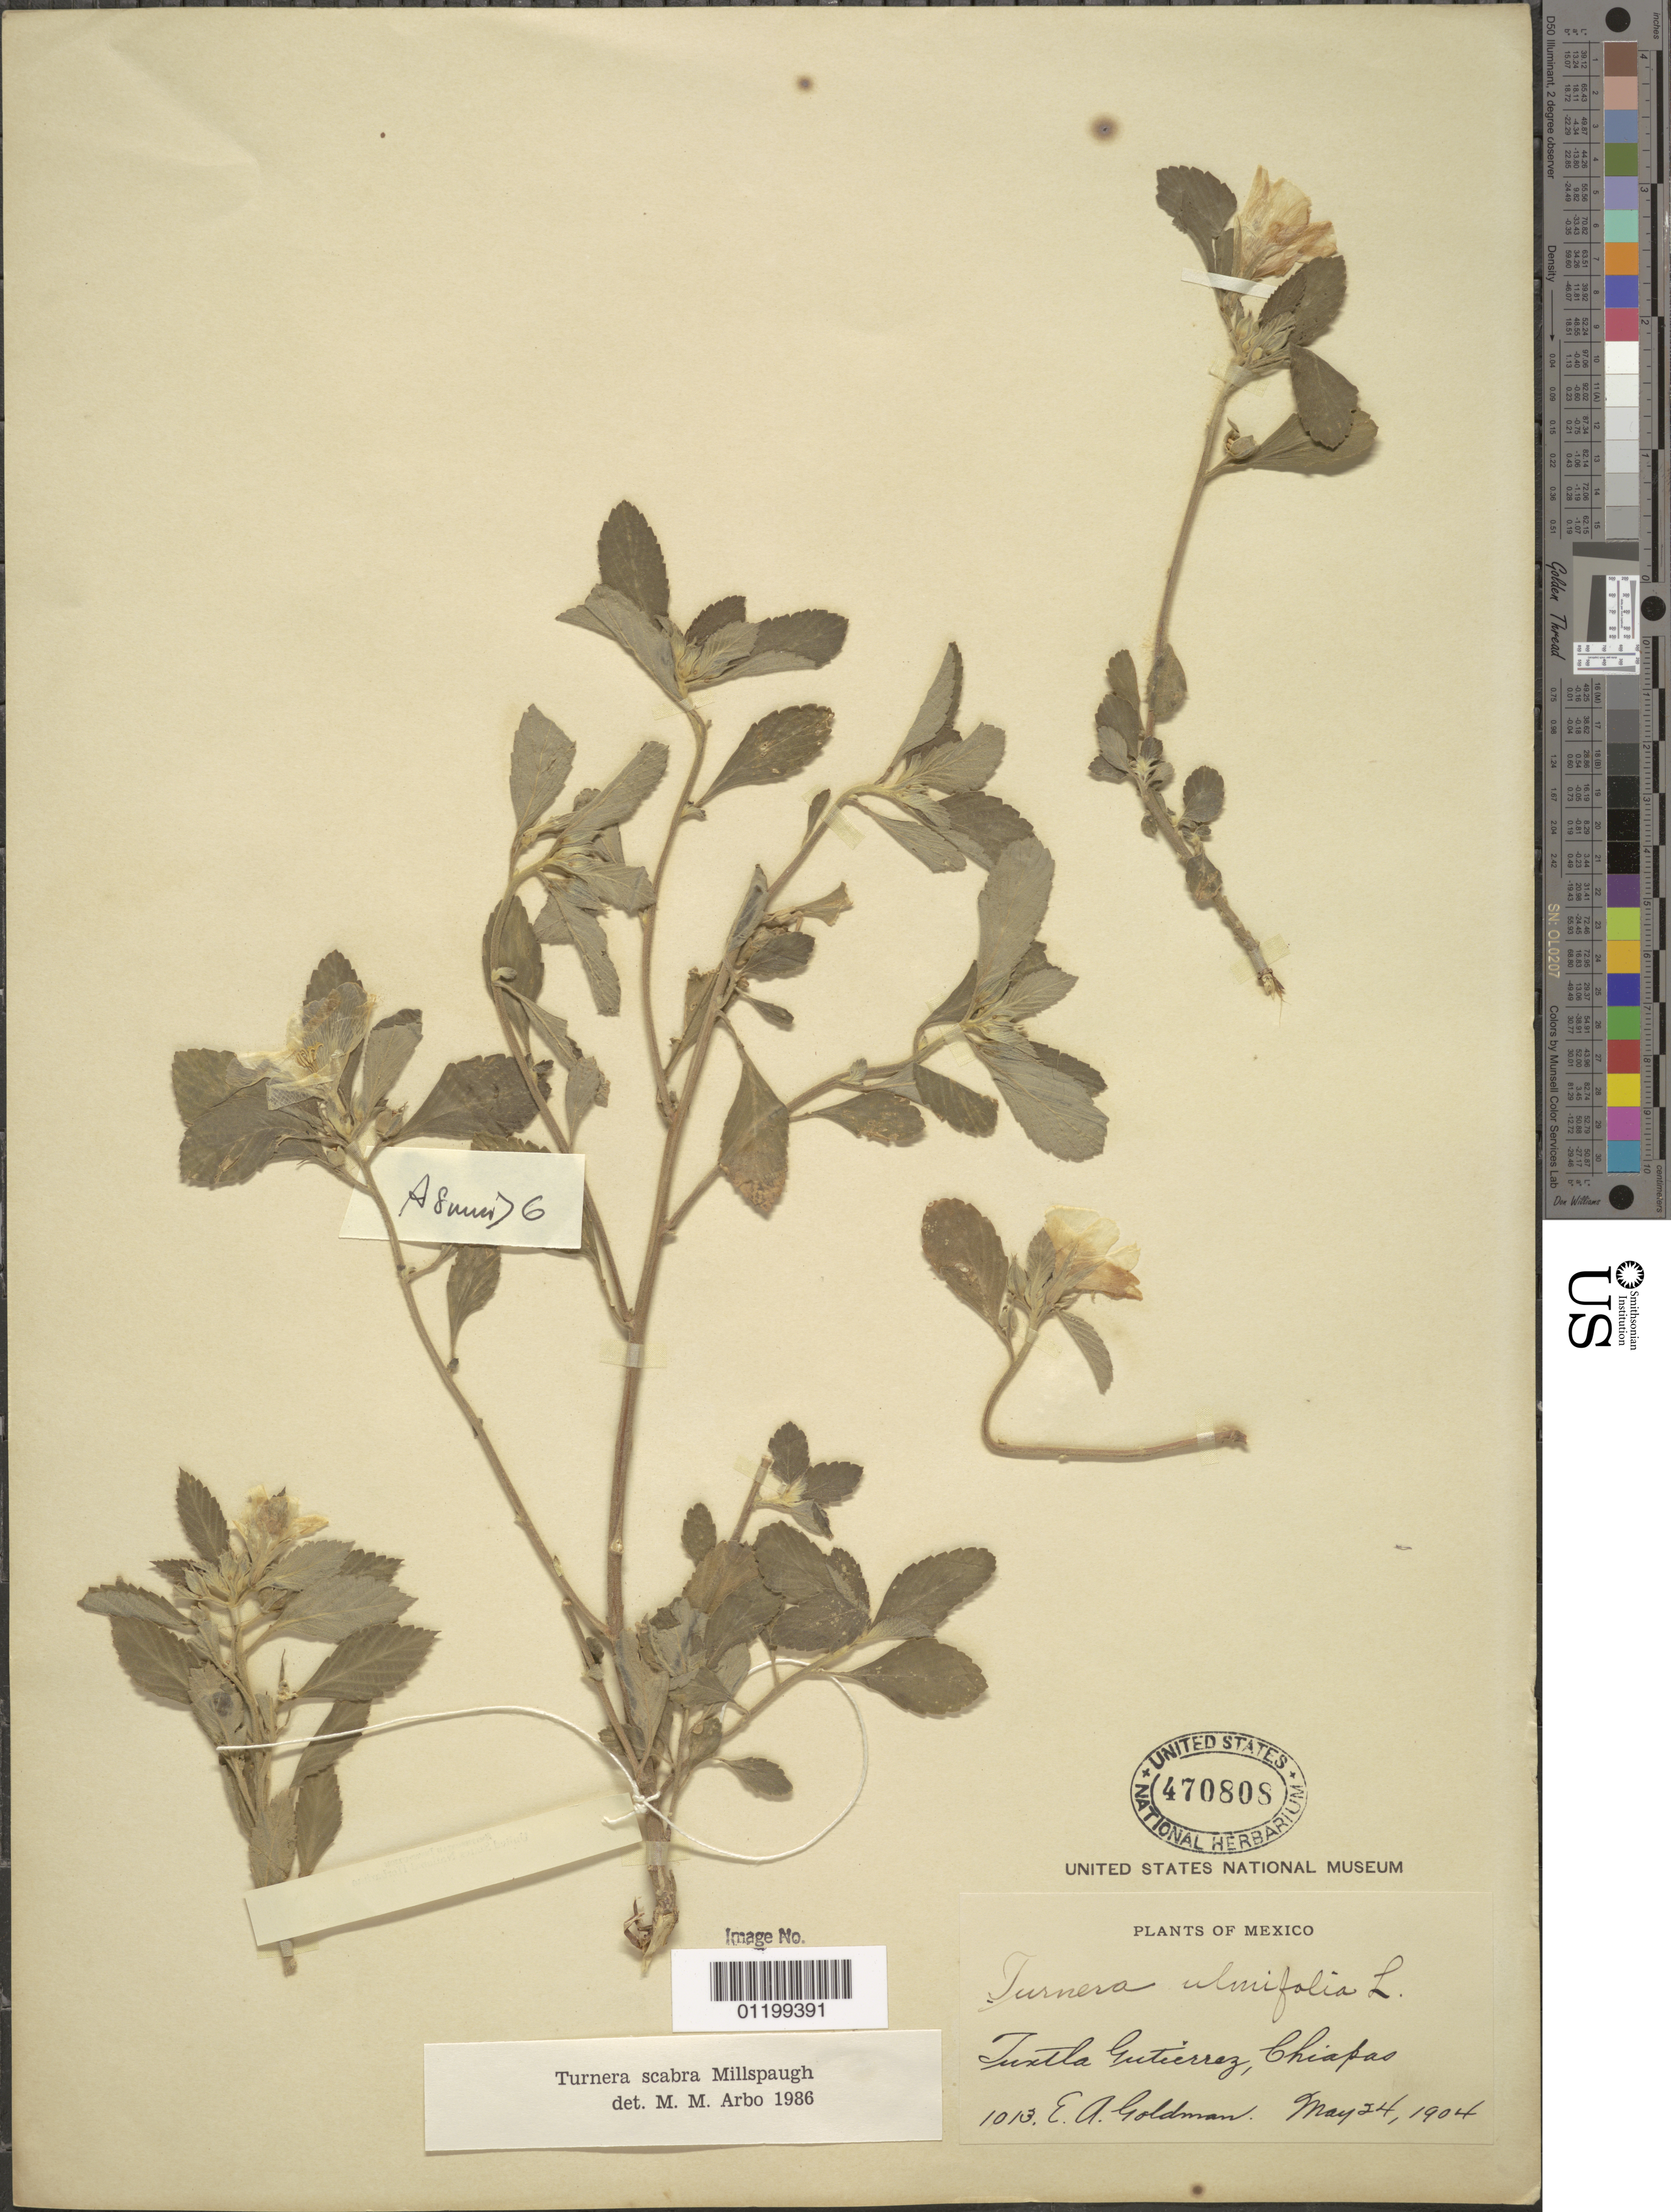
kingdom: Plantae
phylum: Tracheophyta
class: Magnoliopsida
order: Malpighiales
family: Turneraceae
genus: Turnera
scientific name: Turnera scabra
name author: Millsp.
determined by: Arbo, M. M.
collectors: E. A. Goldman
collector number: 1013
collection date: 1904-05-24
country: Mexico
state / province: Chiapas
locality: Tuxtla Gutiérrez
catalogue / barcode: US 470808